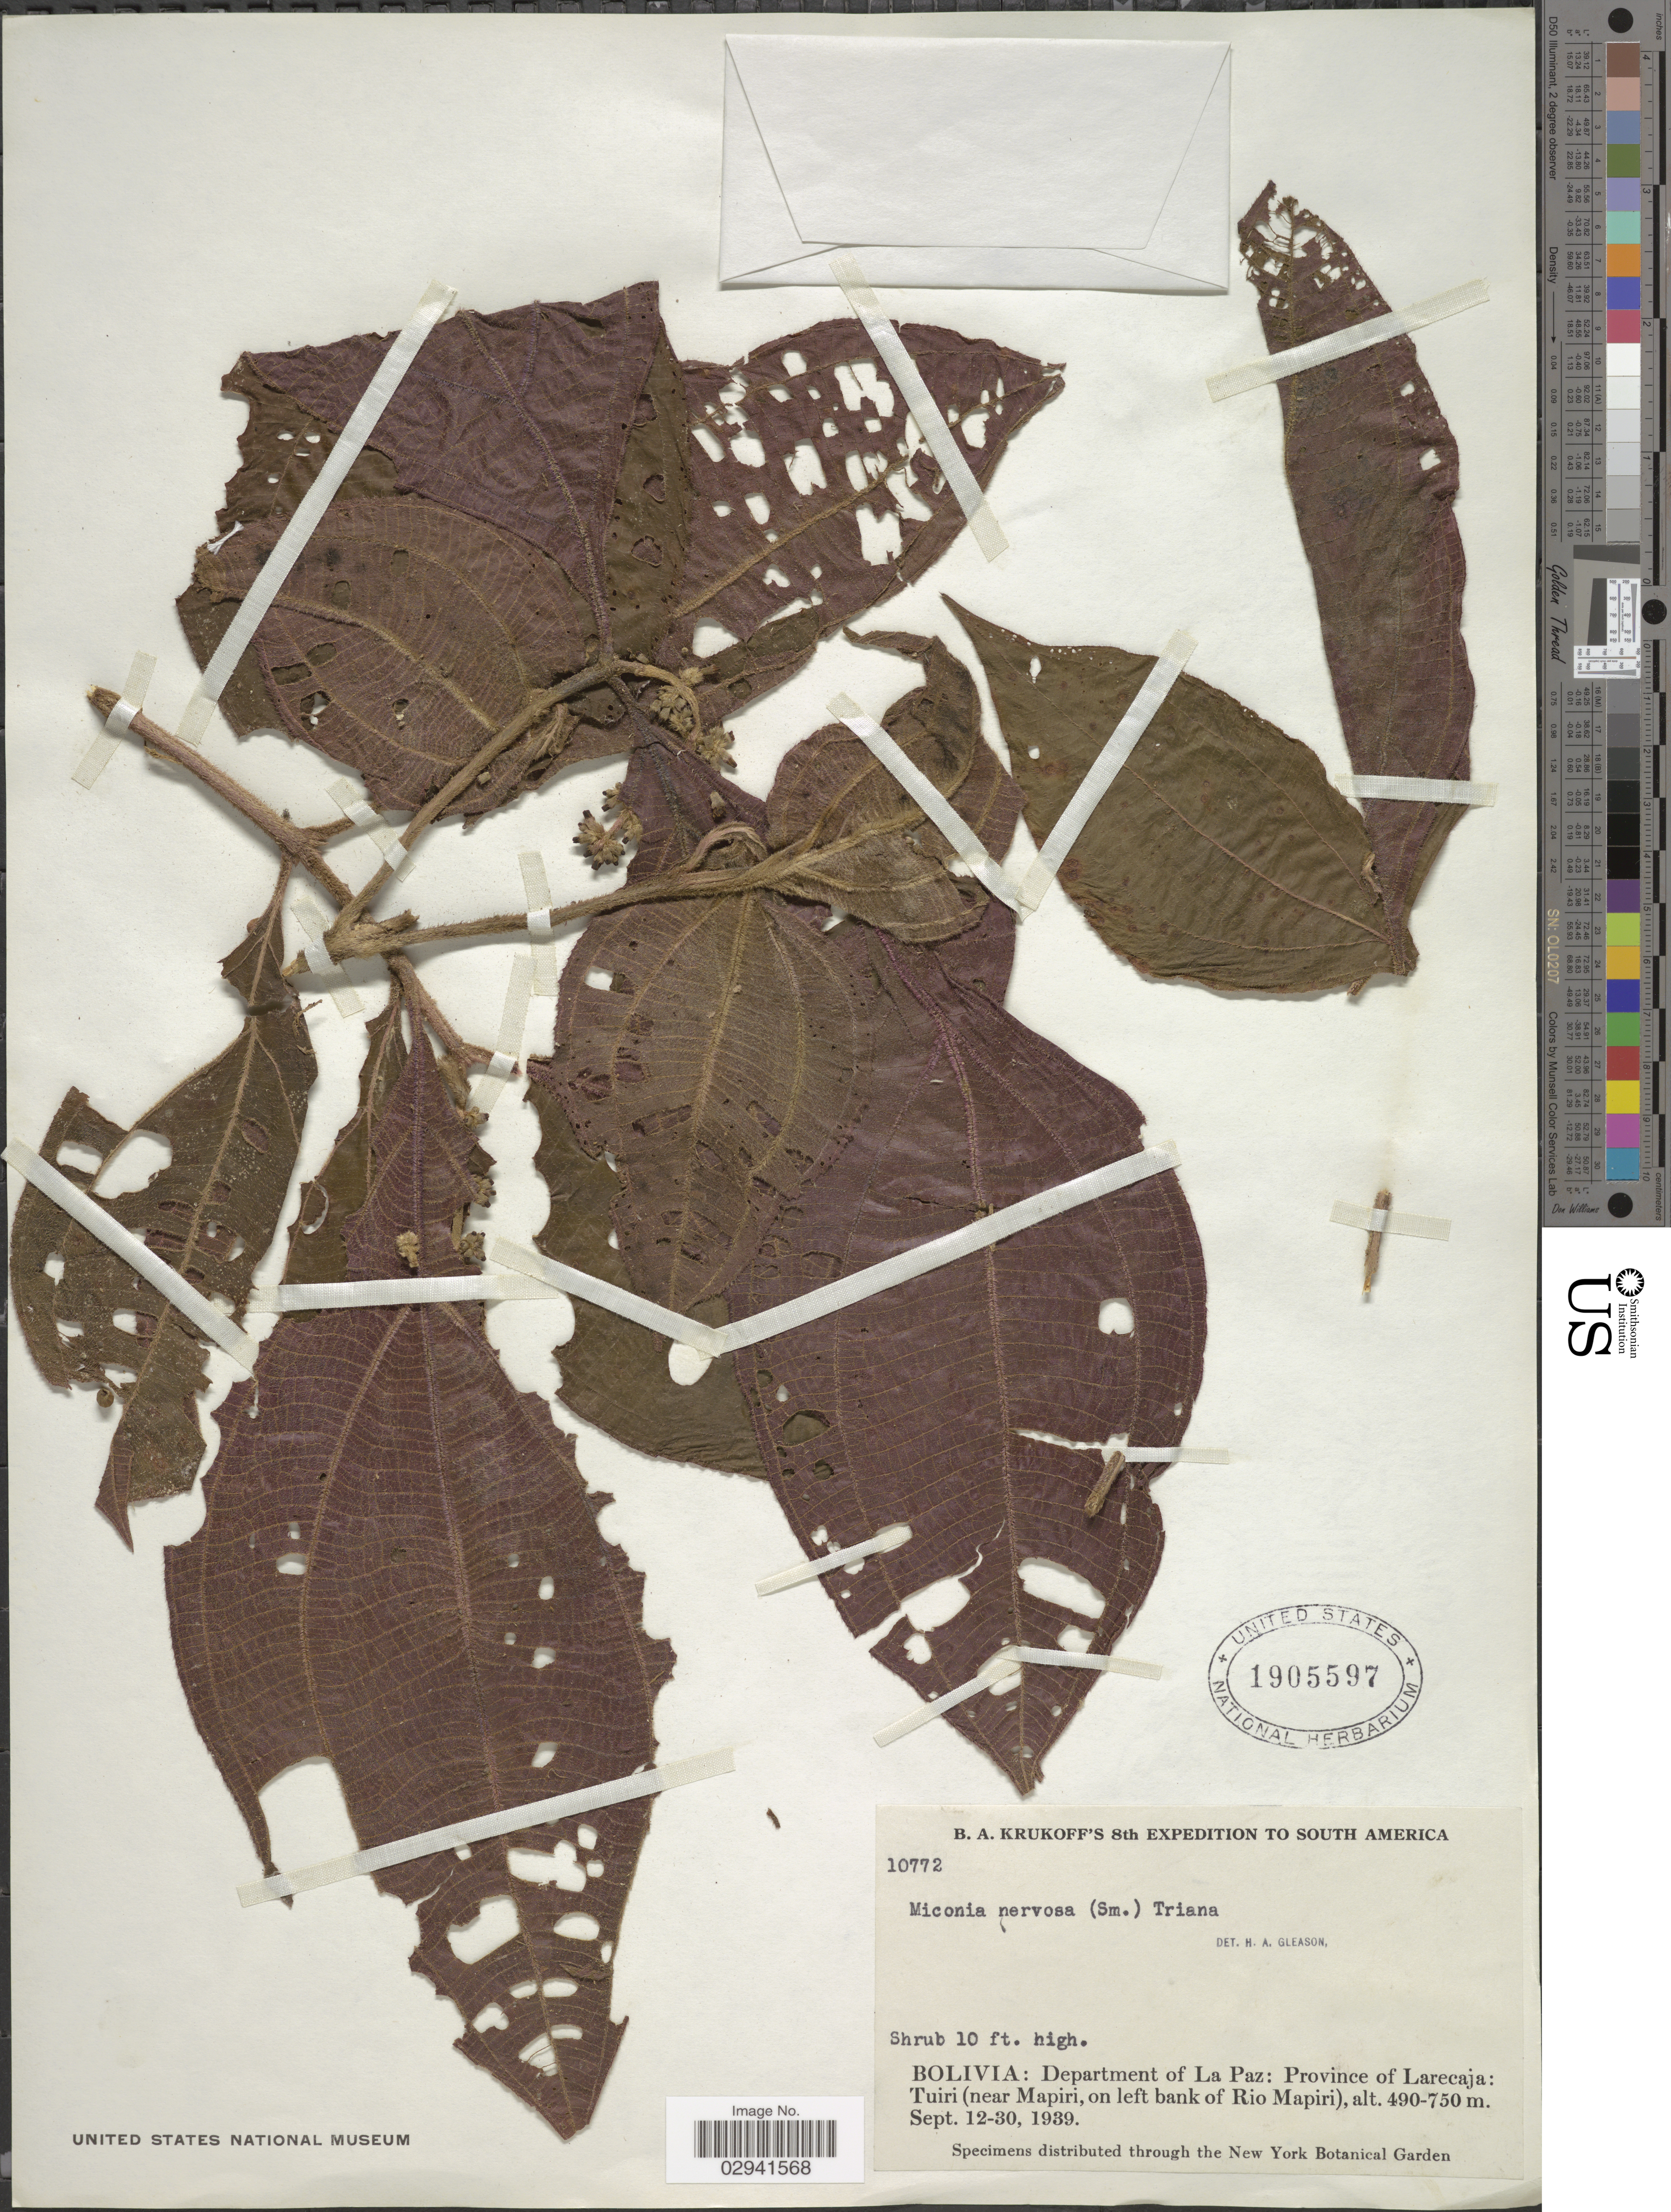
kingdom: Plantae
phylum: Tracheophyta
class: Magnoliopsida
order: Myrtales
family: Melastomataceae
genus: Miconia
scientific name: Miconia nervosa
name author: (Sm.) Triana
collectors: B. A. Krukoff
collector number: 10772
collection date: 1939-09-12/1939-09-30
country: Bolivia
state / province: La Paz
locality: Department of La Paz: Province of Larecaja: Tuiri (near Mapiri, on left bank of Rio Mapiri).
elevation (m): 490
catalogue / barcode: US 1905597